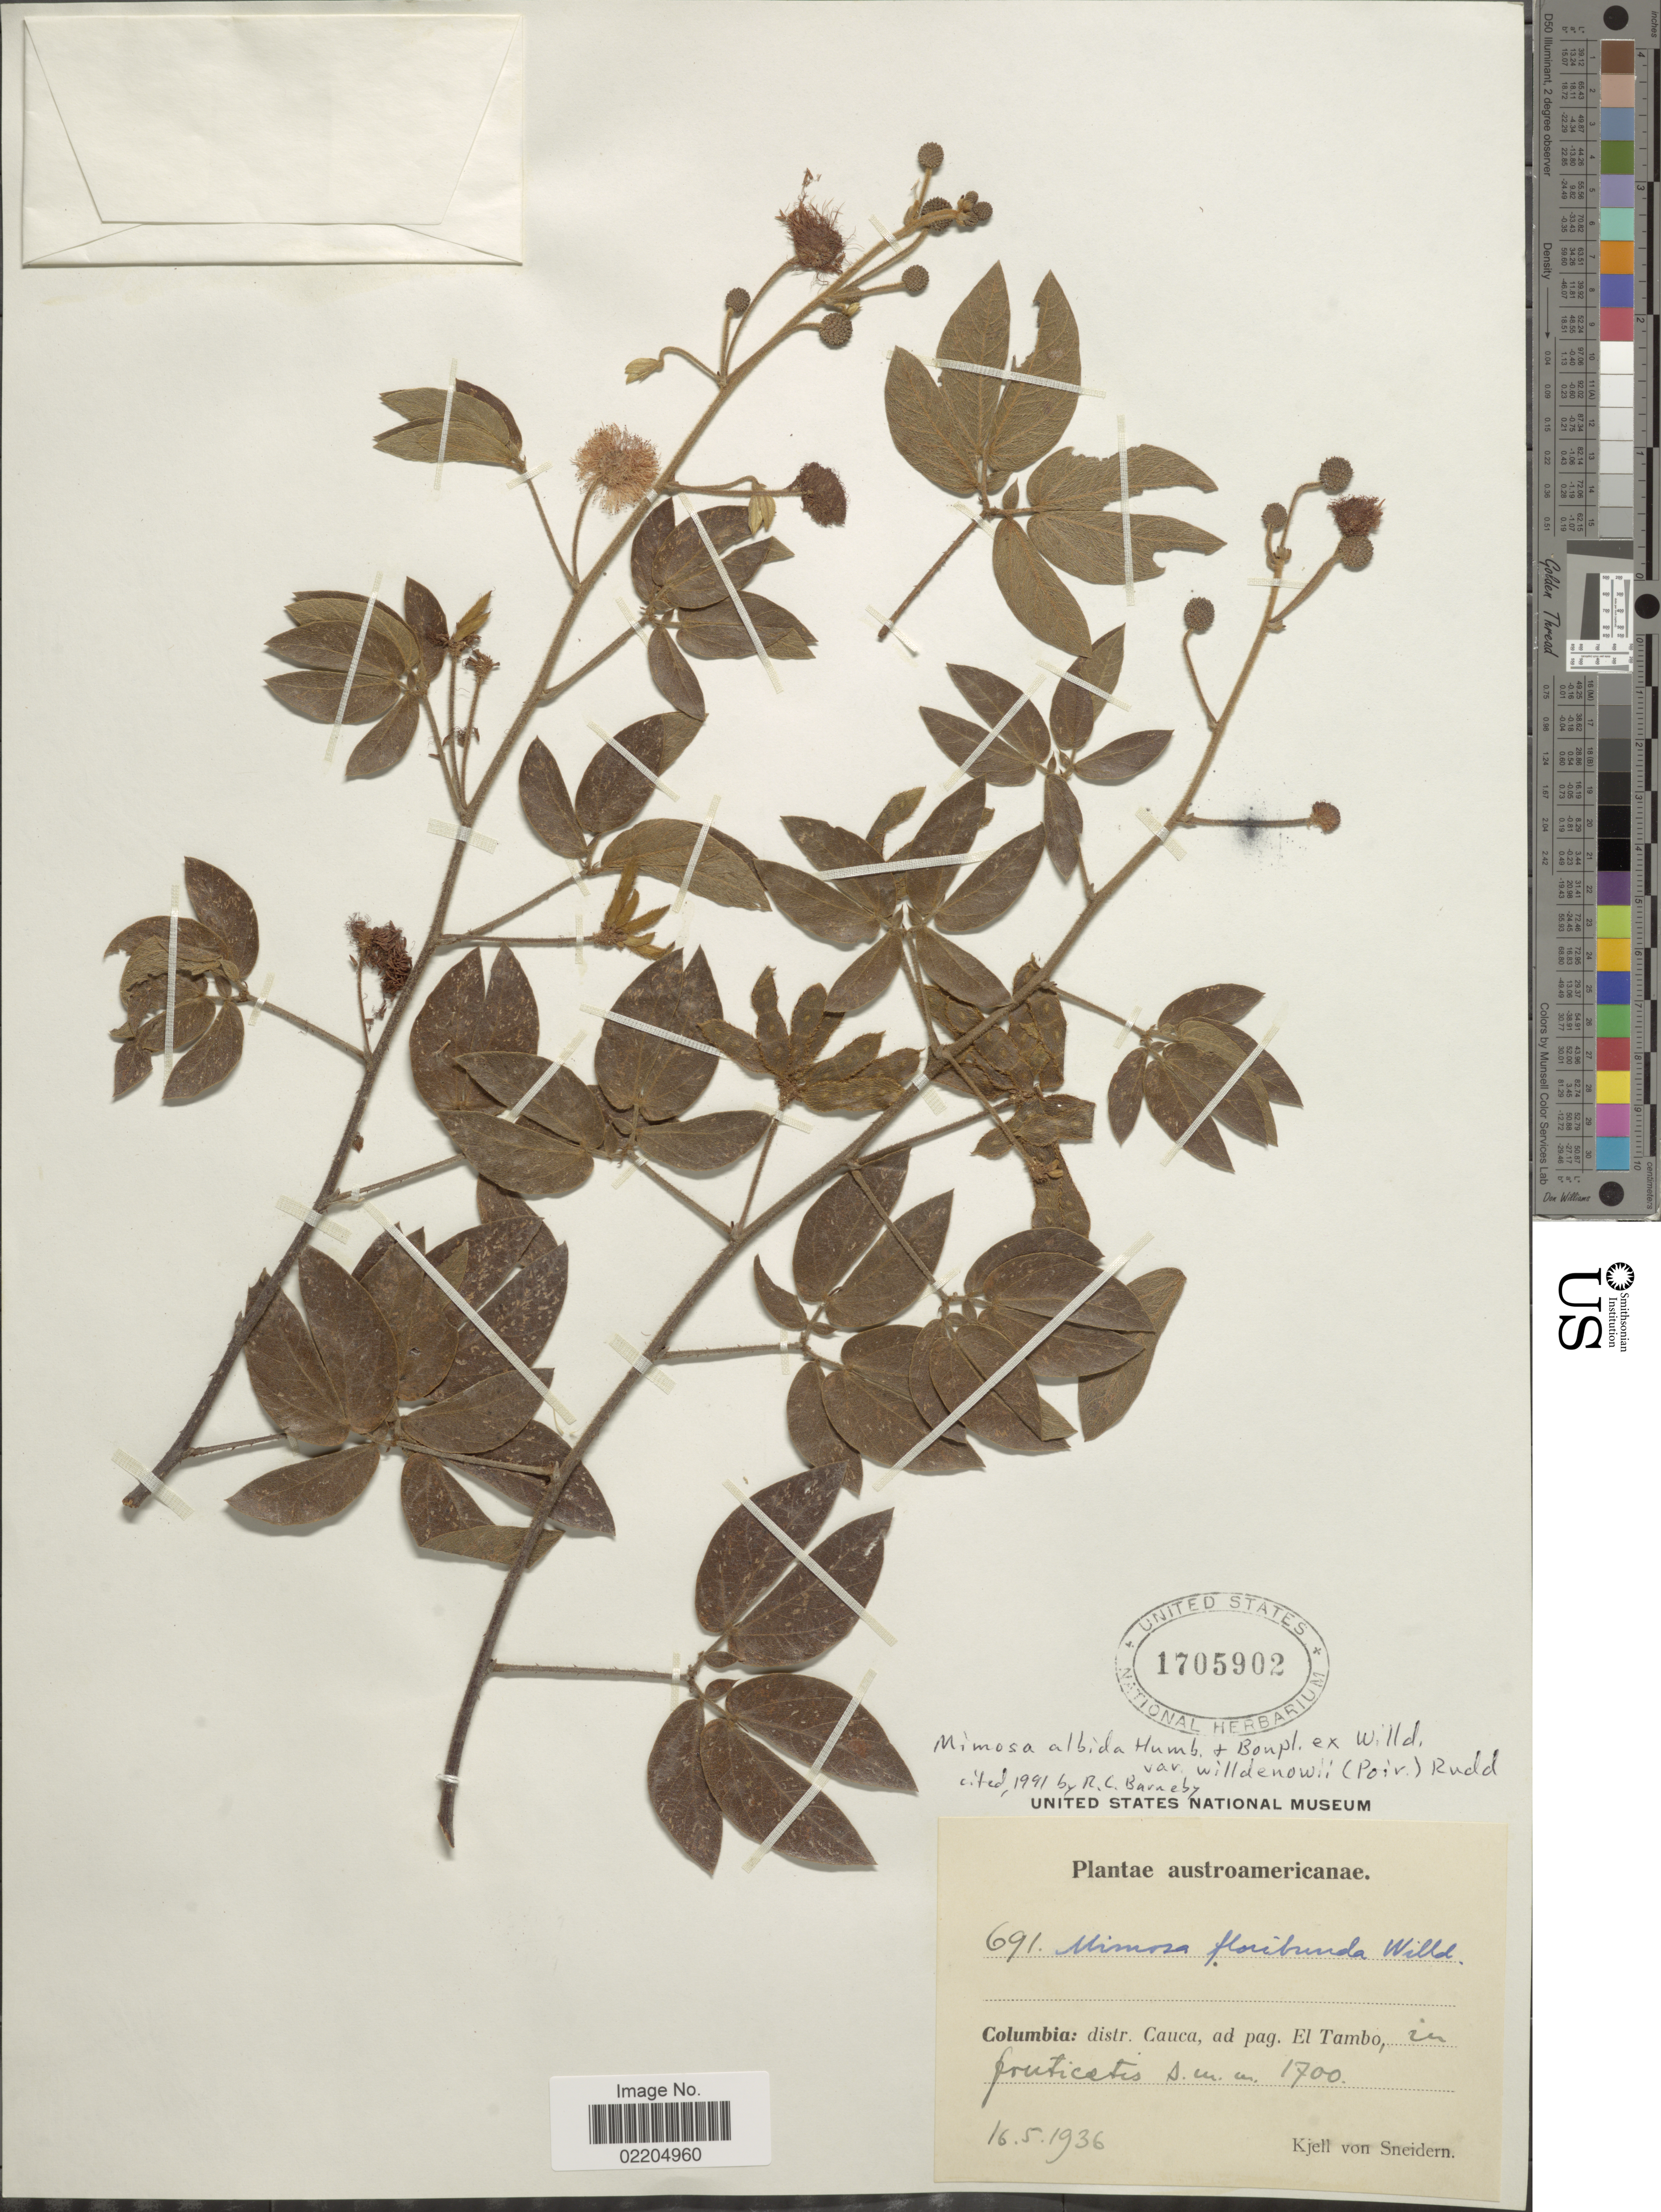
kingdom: Plantae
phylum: Tracheophyta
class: Magnoliopsida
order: Fabales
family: Fabaceae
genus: Mimosa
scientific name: Mimosa albida var. willdenowii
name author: (Poir.) Rudd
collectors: K. von Sneidern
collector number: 691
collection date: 1936-05-16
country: Colombia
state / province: Cauca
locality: El Tambo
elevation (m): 1700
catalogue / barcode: US 1705902